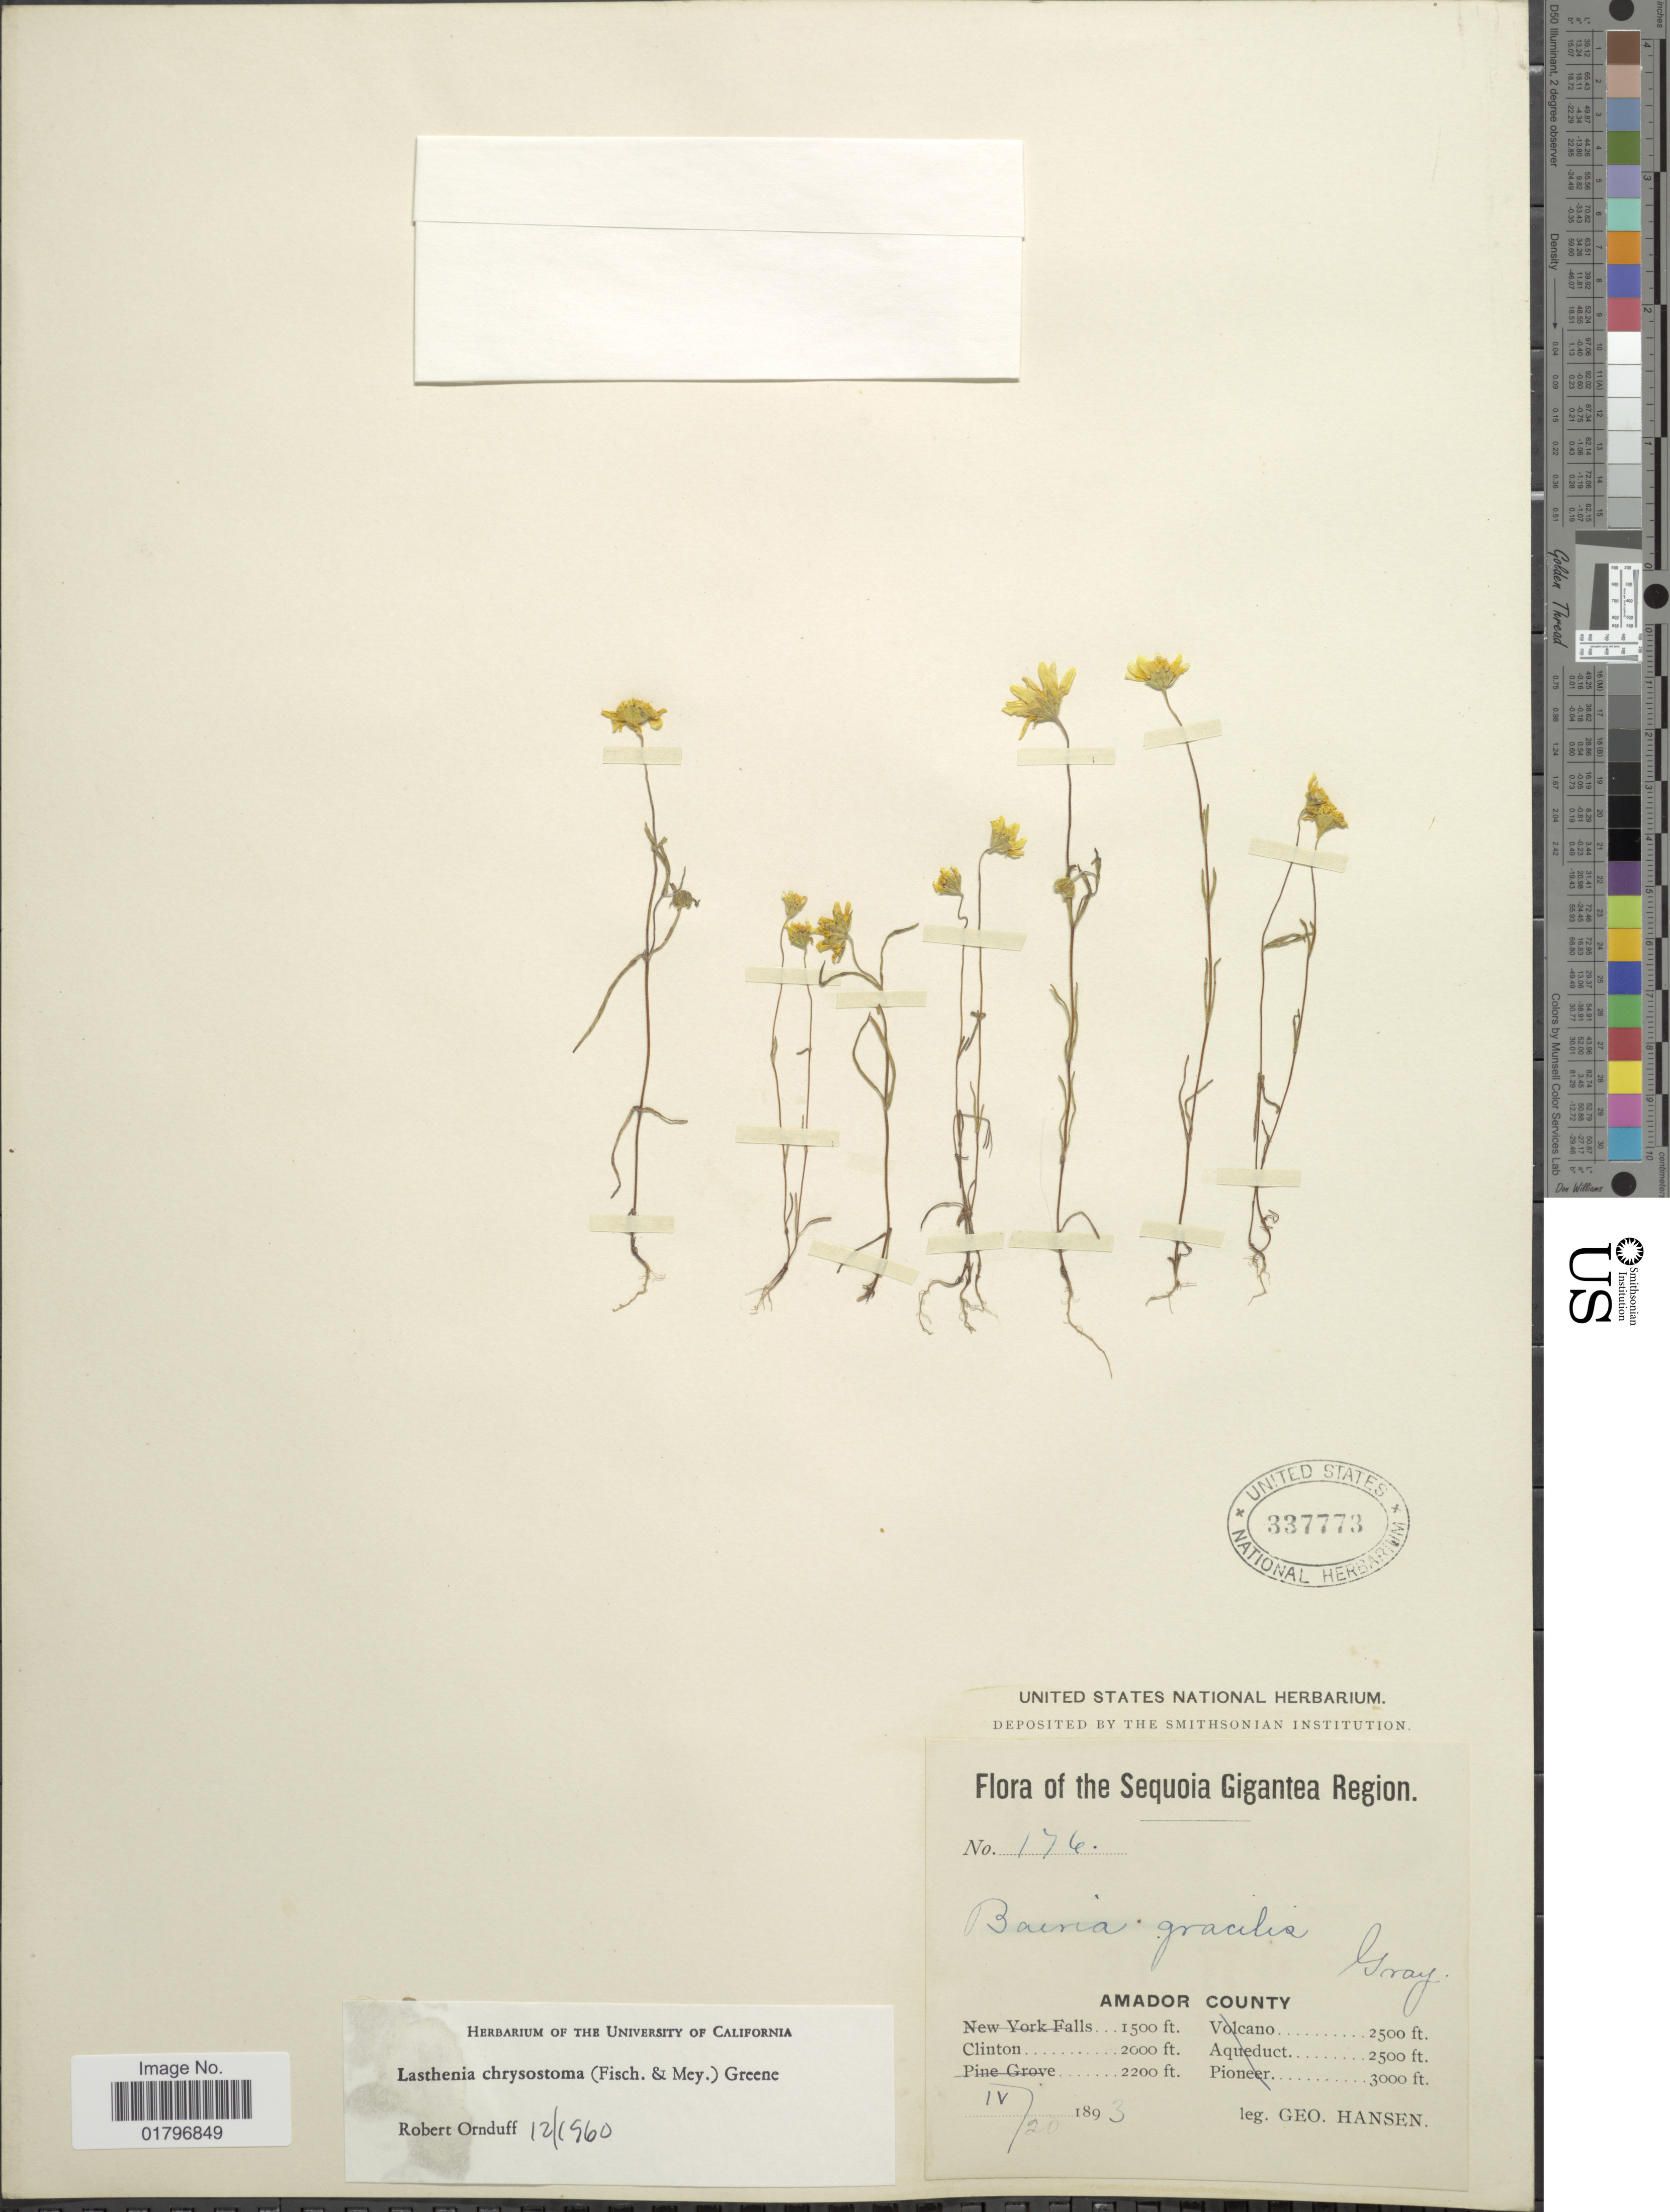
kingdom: Plantae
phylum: Tracheophyta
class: Magnoliopsida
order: Asterales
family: Asteraceae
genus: Lasthenia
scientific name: Lasthenia chrysostoma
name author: (Fisch. & C.A. Mey.) Greene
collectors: G. Hansen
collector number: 176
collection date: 1893-04-20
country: United States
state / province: California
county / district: Amador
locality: Sequoia Gigantea Region. Amador County. Clinton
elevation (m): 610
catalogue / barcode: US 337773